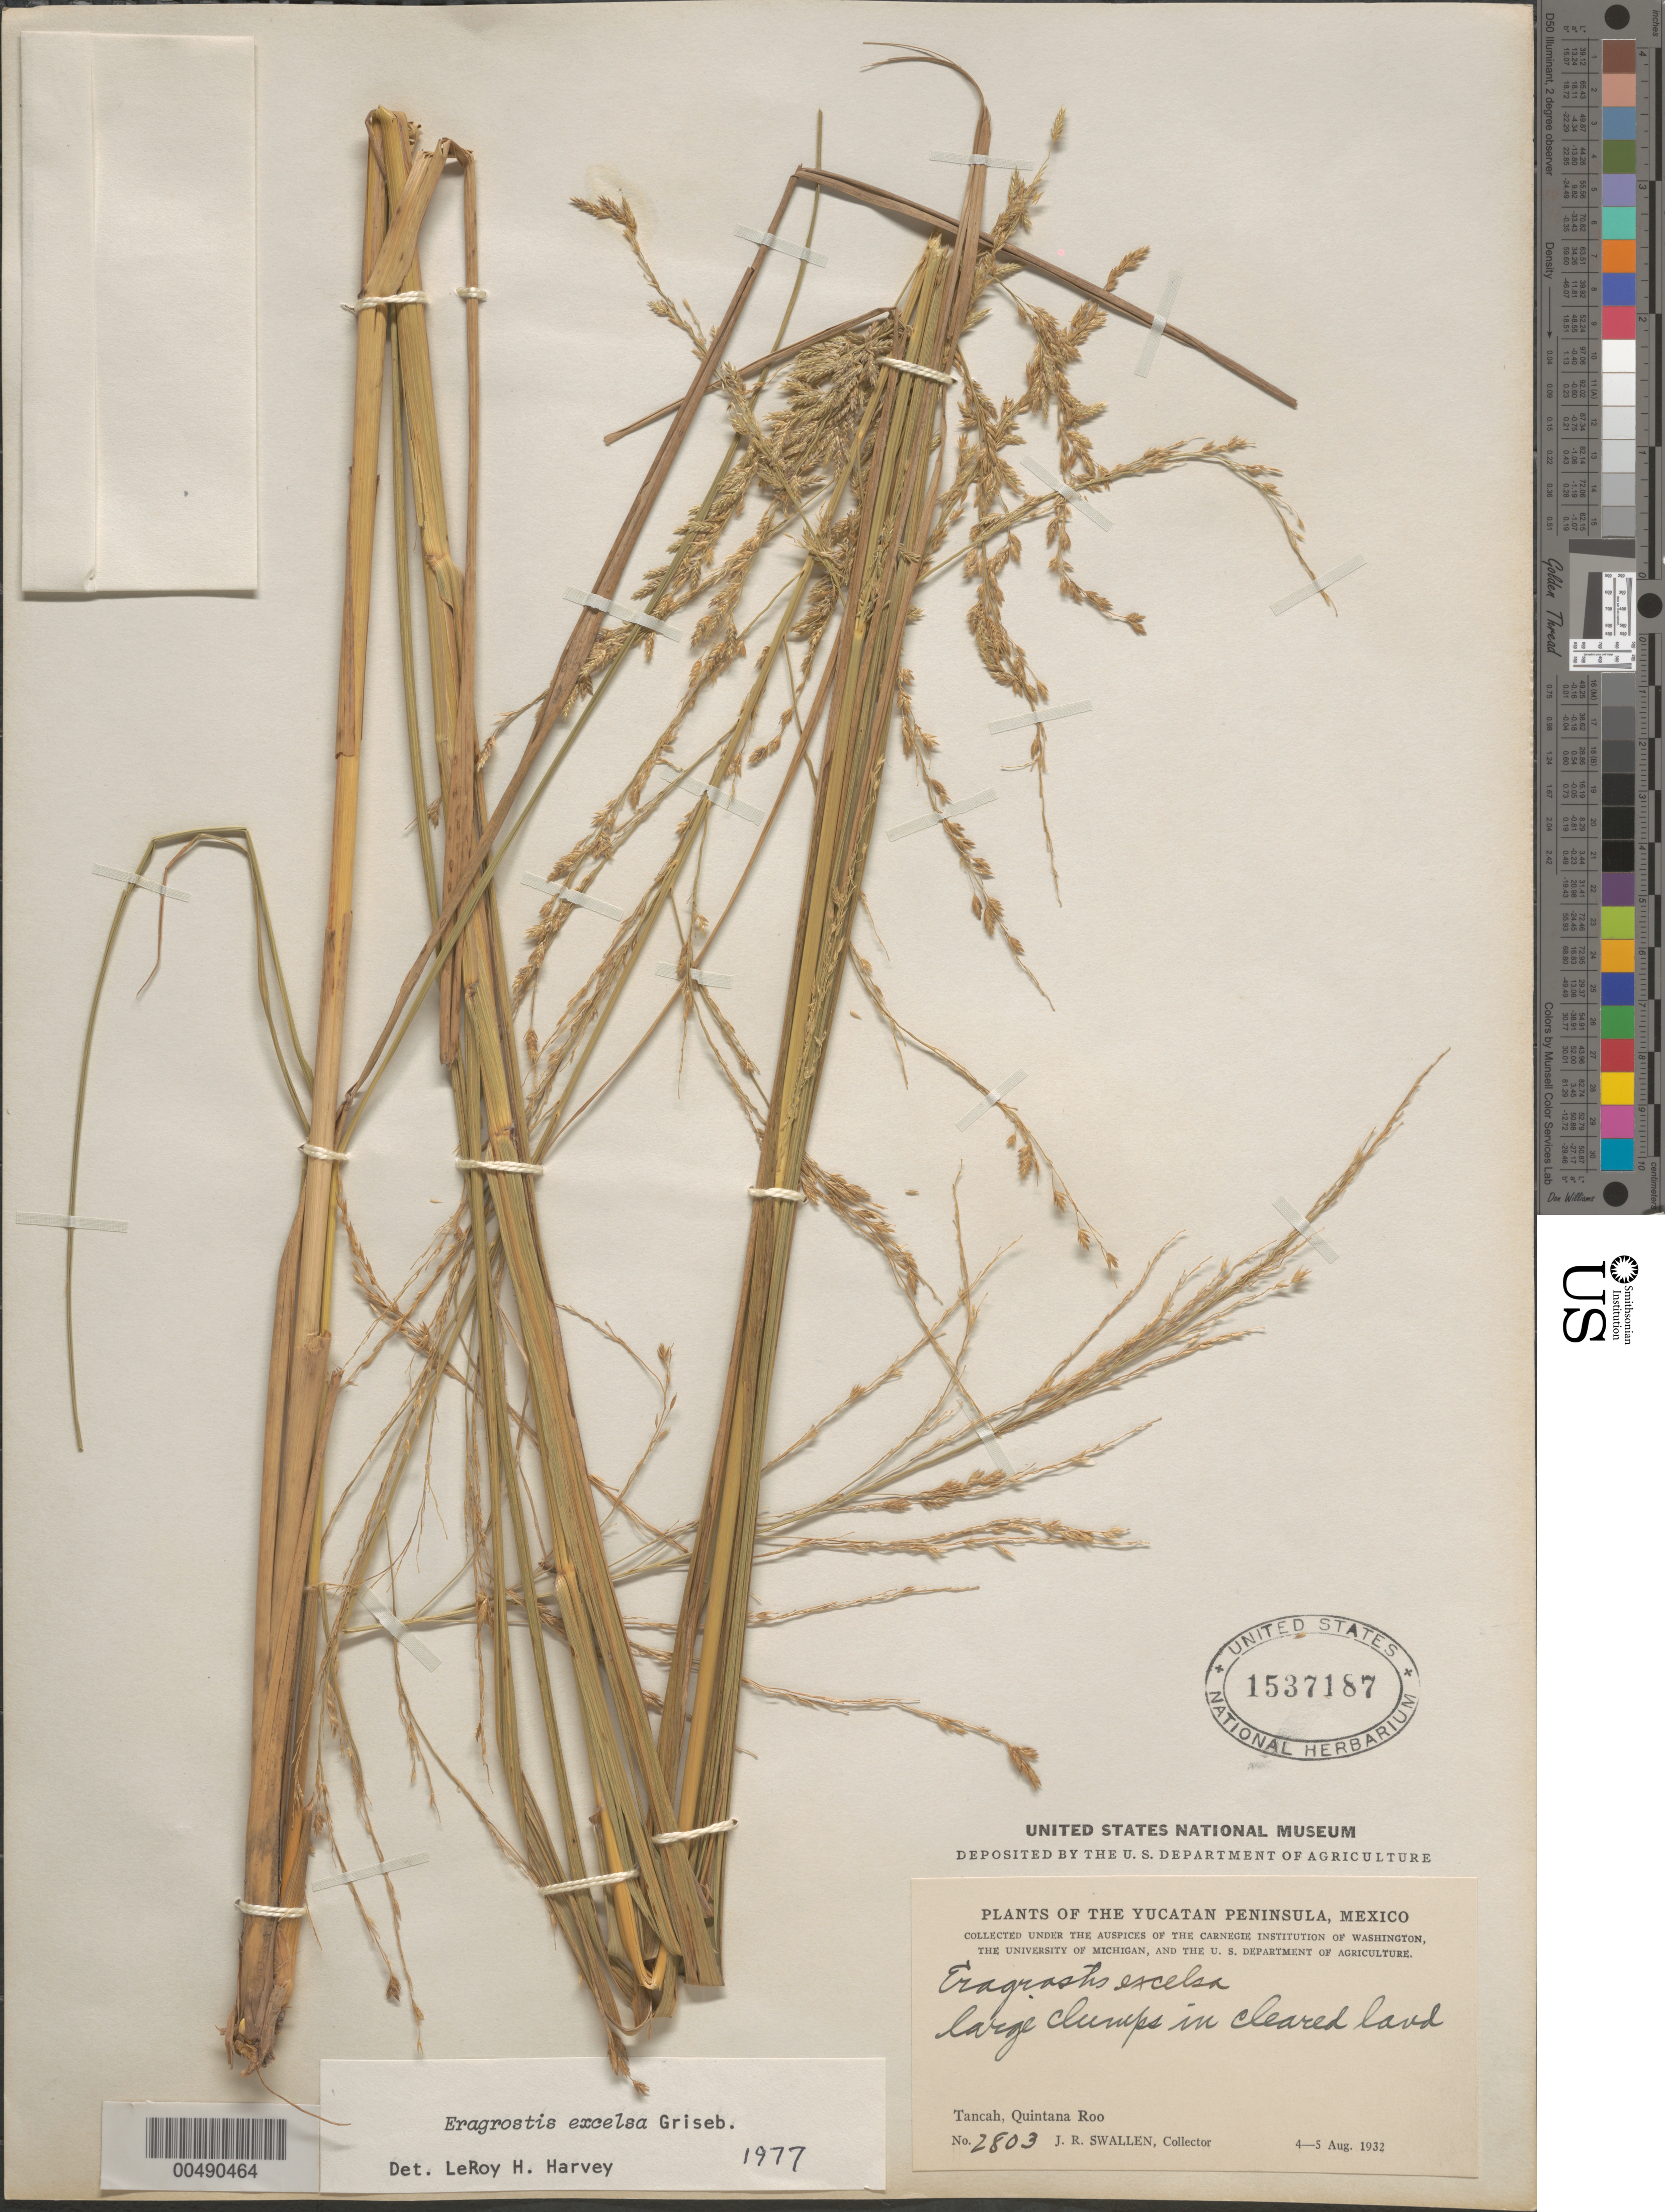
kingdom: Plantae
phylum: Tracheophyta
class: Liliopsida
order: Poales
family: Poaceae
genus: Eragrostis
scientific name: Eragrostis excelsa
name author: Griseb.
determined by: Harvey, L. H.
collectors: J. R. Swallen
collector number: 2803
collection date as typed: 4 Aug 1932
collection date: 1932-08-04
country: Mexico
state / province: Querétaro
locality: Tancah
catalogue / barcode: US 1537187